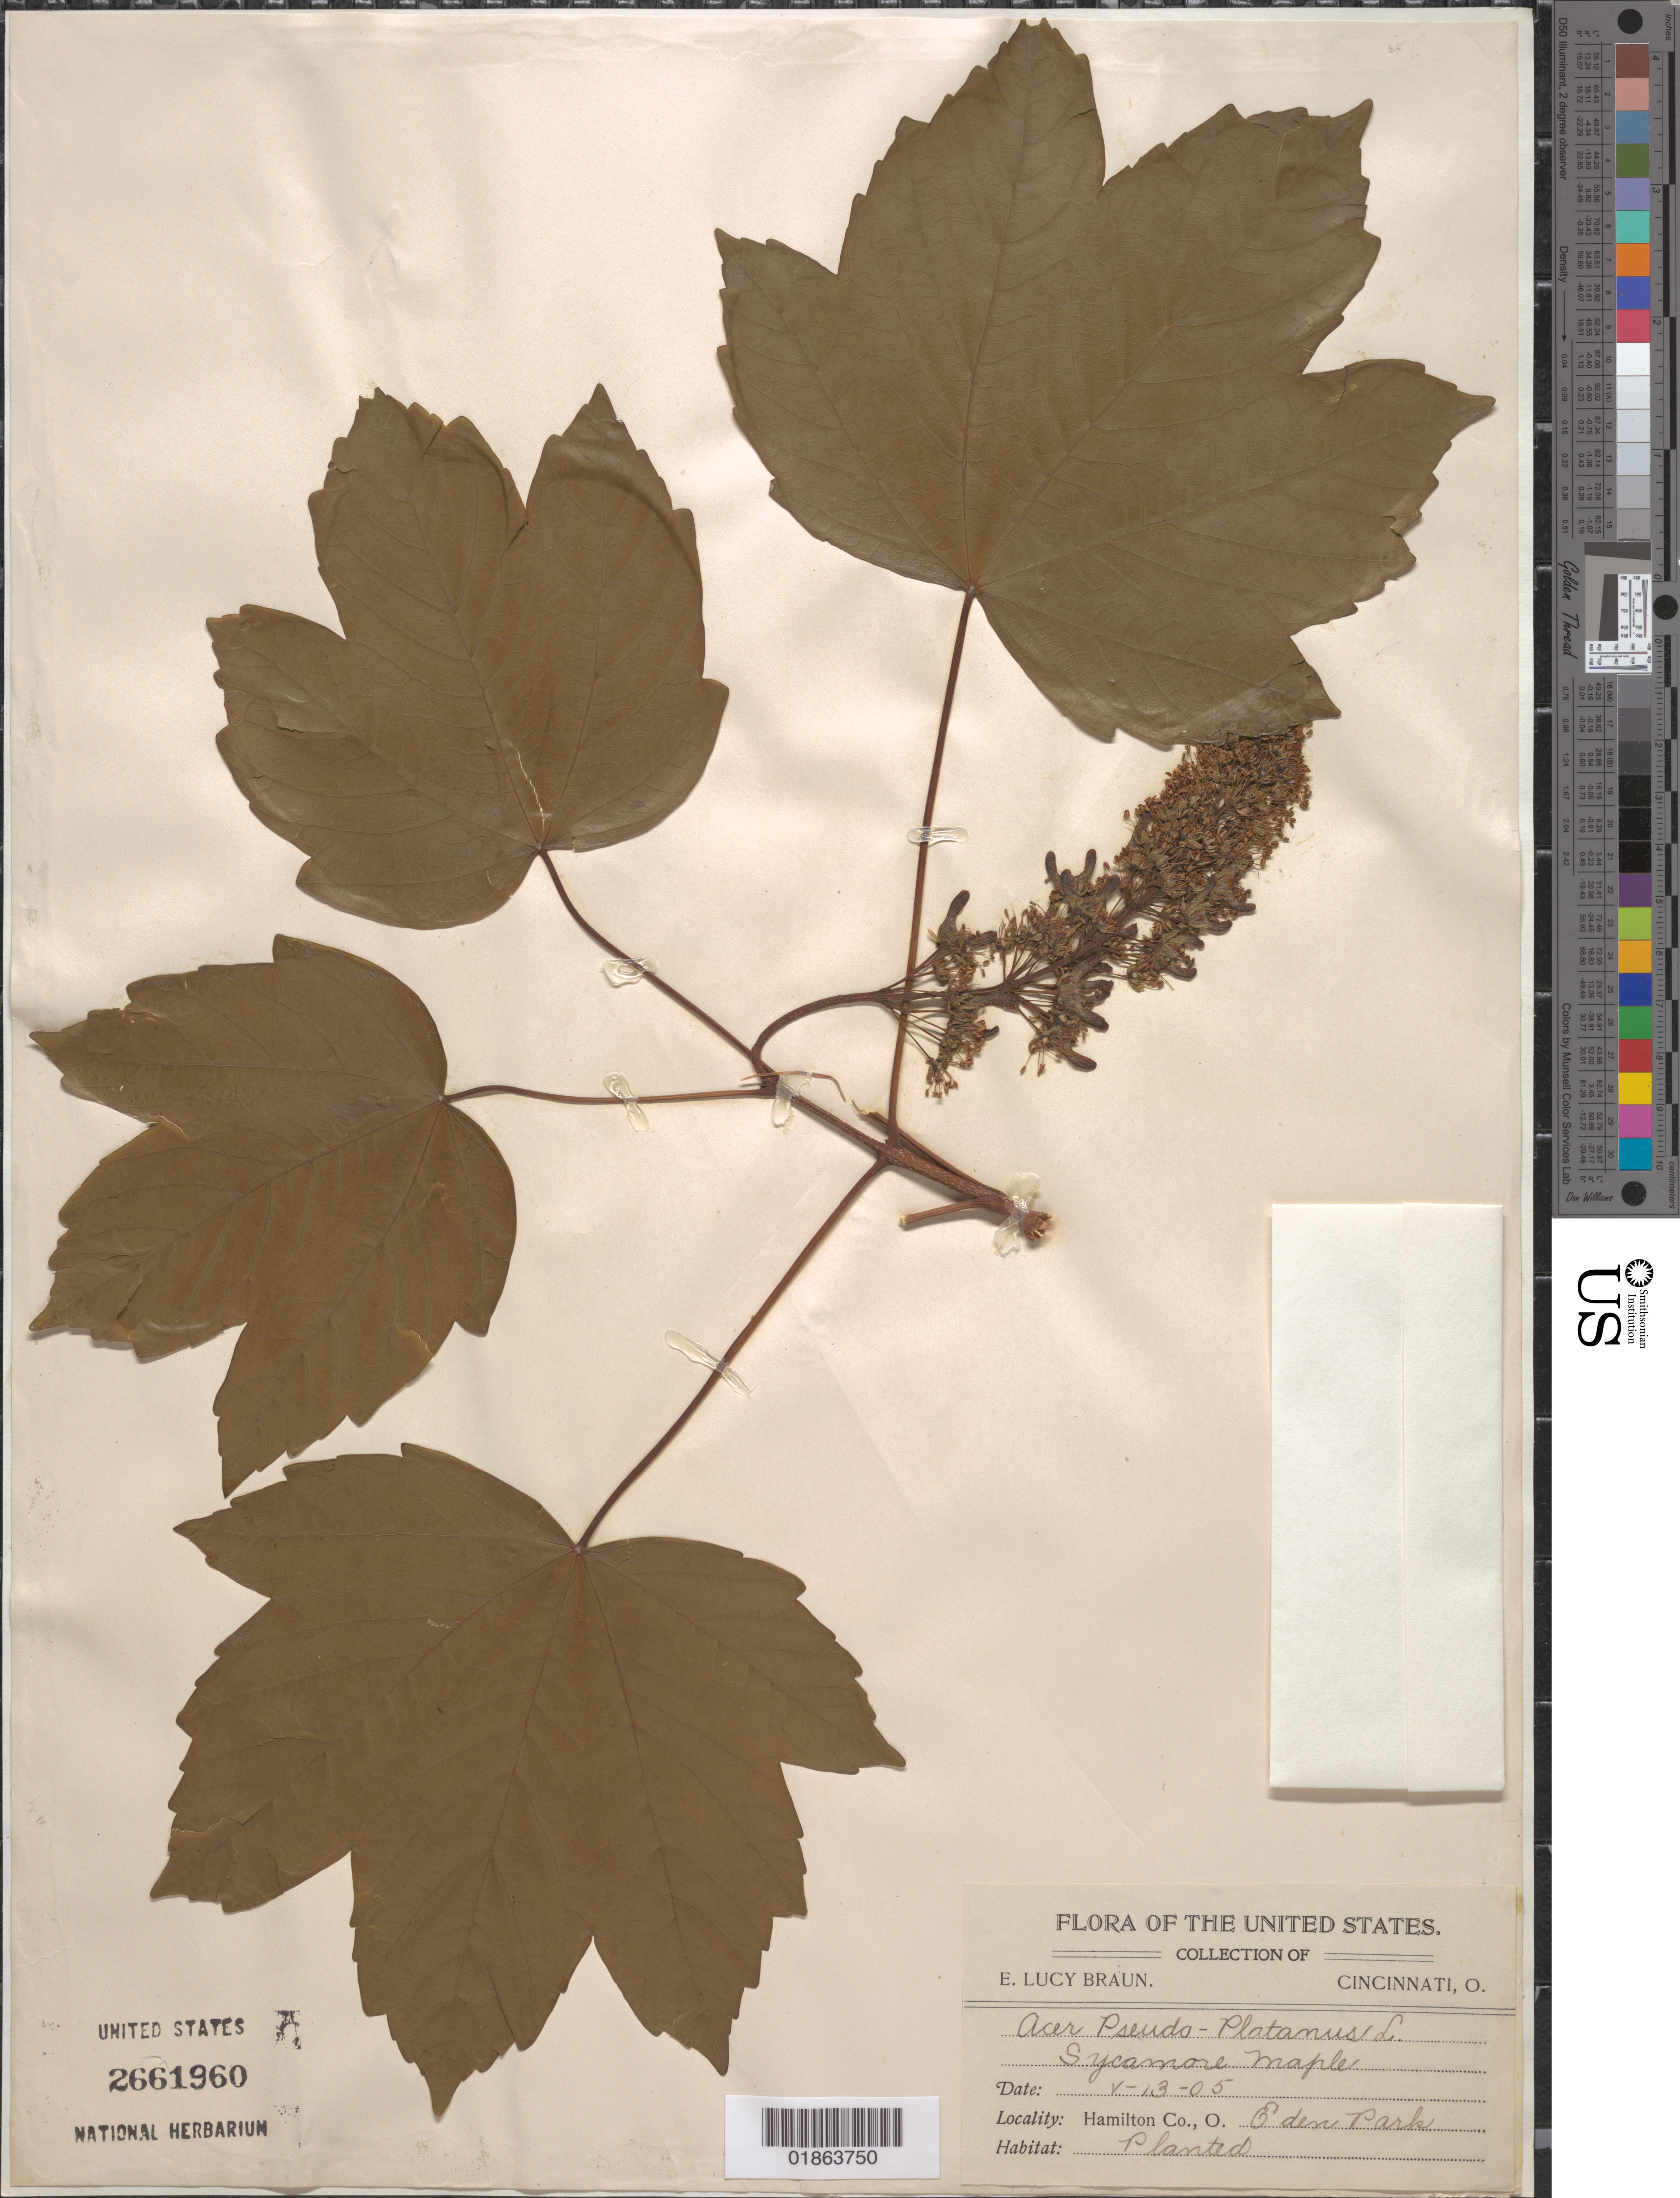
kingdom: Plantae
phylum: Tracheophyta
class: Magnoliopsida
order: Sapindales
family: Sapindaceae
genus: Acer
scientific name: Acer pseudoplatanus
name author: L.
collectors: E. L. Braun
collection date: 1905-05-13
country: United States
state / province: Ohio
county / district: Hamilton County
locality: Cincinnati, Eden Park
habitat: Cultivated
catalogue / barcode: US 2661960